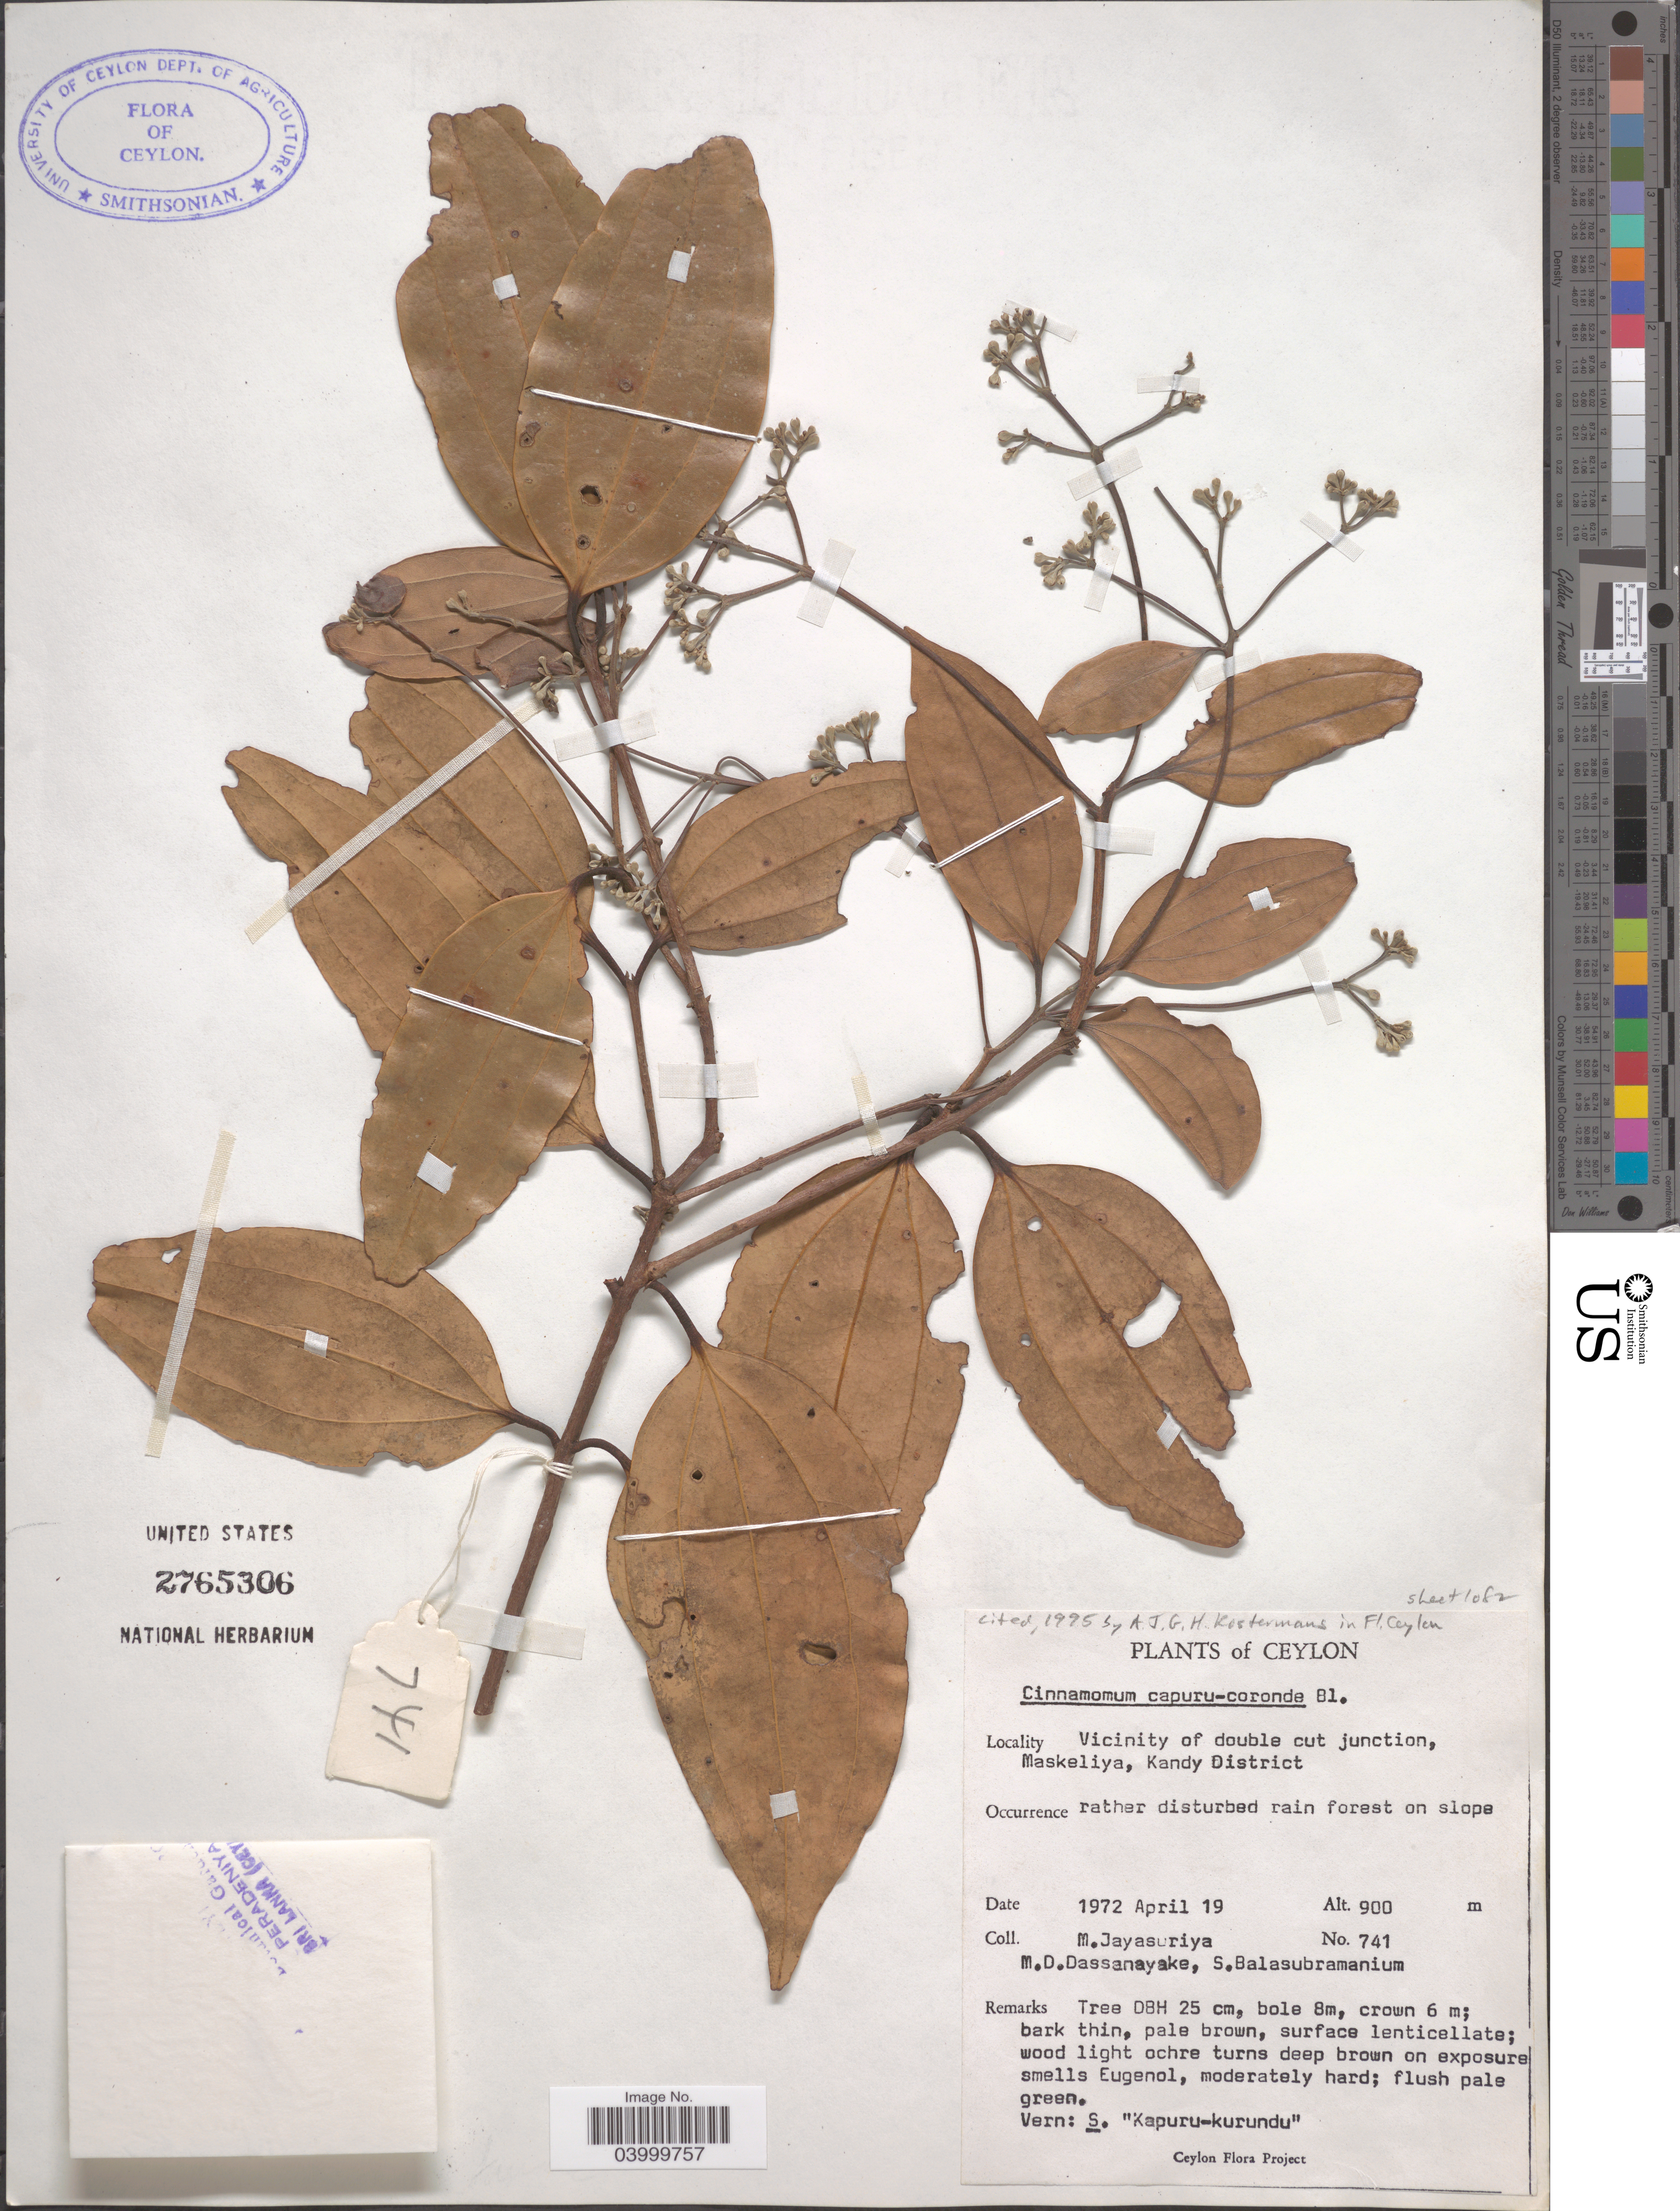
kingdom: Plantae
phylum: Tracheophyta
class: Magnoliopsida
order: Laurales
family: Lauraceae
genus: Cinnamomum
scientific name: Cinnamomum cappara-coronde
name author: Blume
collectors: M. Jayasuriya, M. D. Dassanayake & S. Balasubramanium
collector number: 741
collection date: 1972-04-19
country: Sri Lanka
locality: Ceylon. Vicinity of double cut junction, Maskeliya, Kandy District.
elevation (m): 900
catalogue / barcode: US 2765306